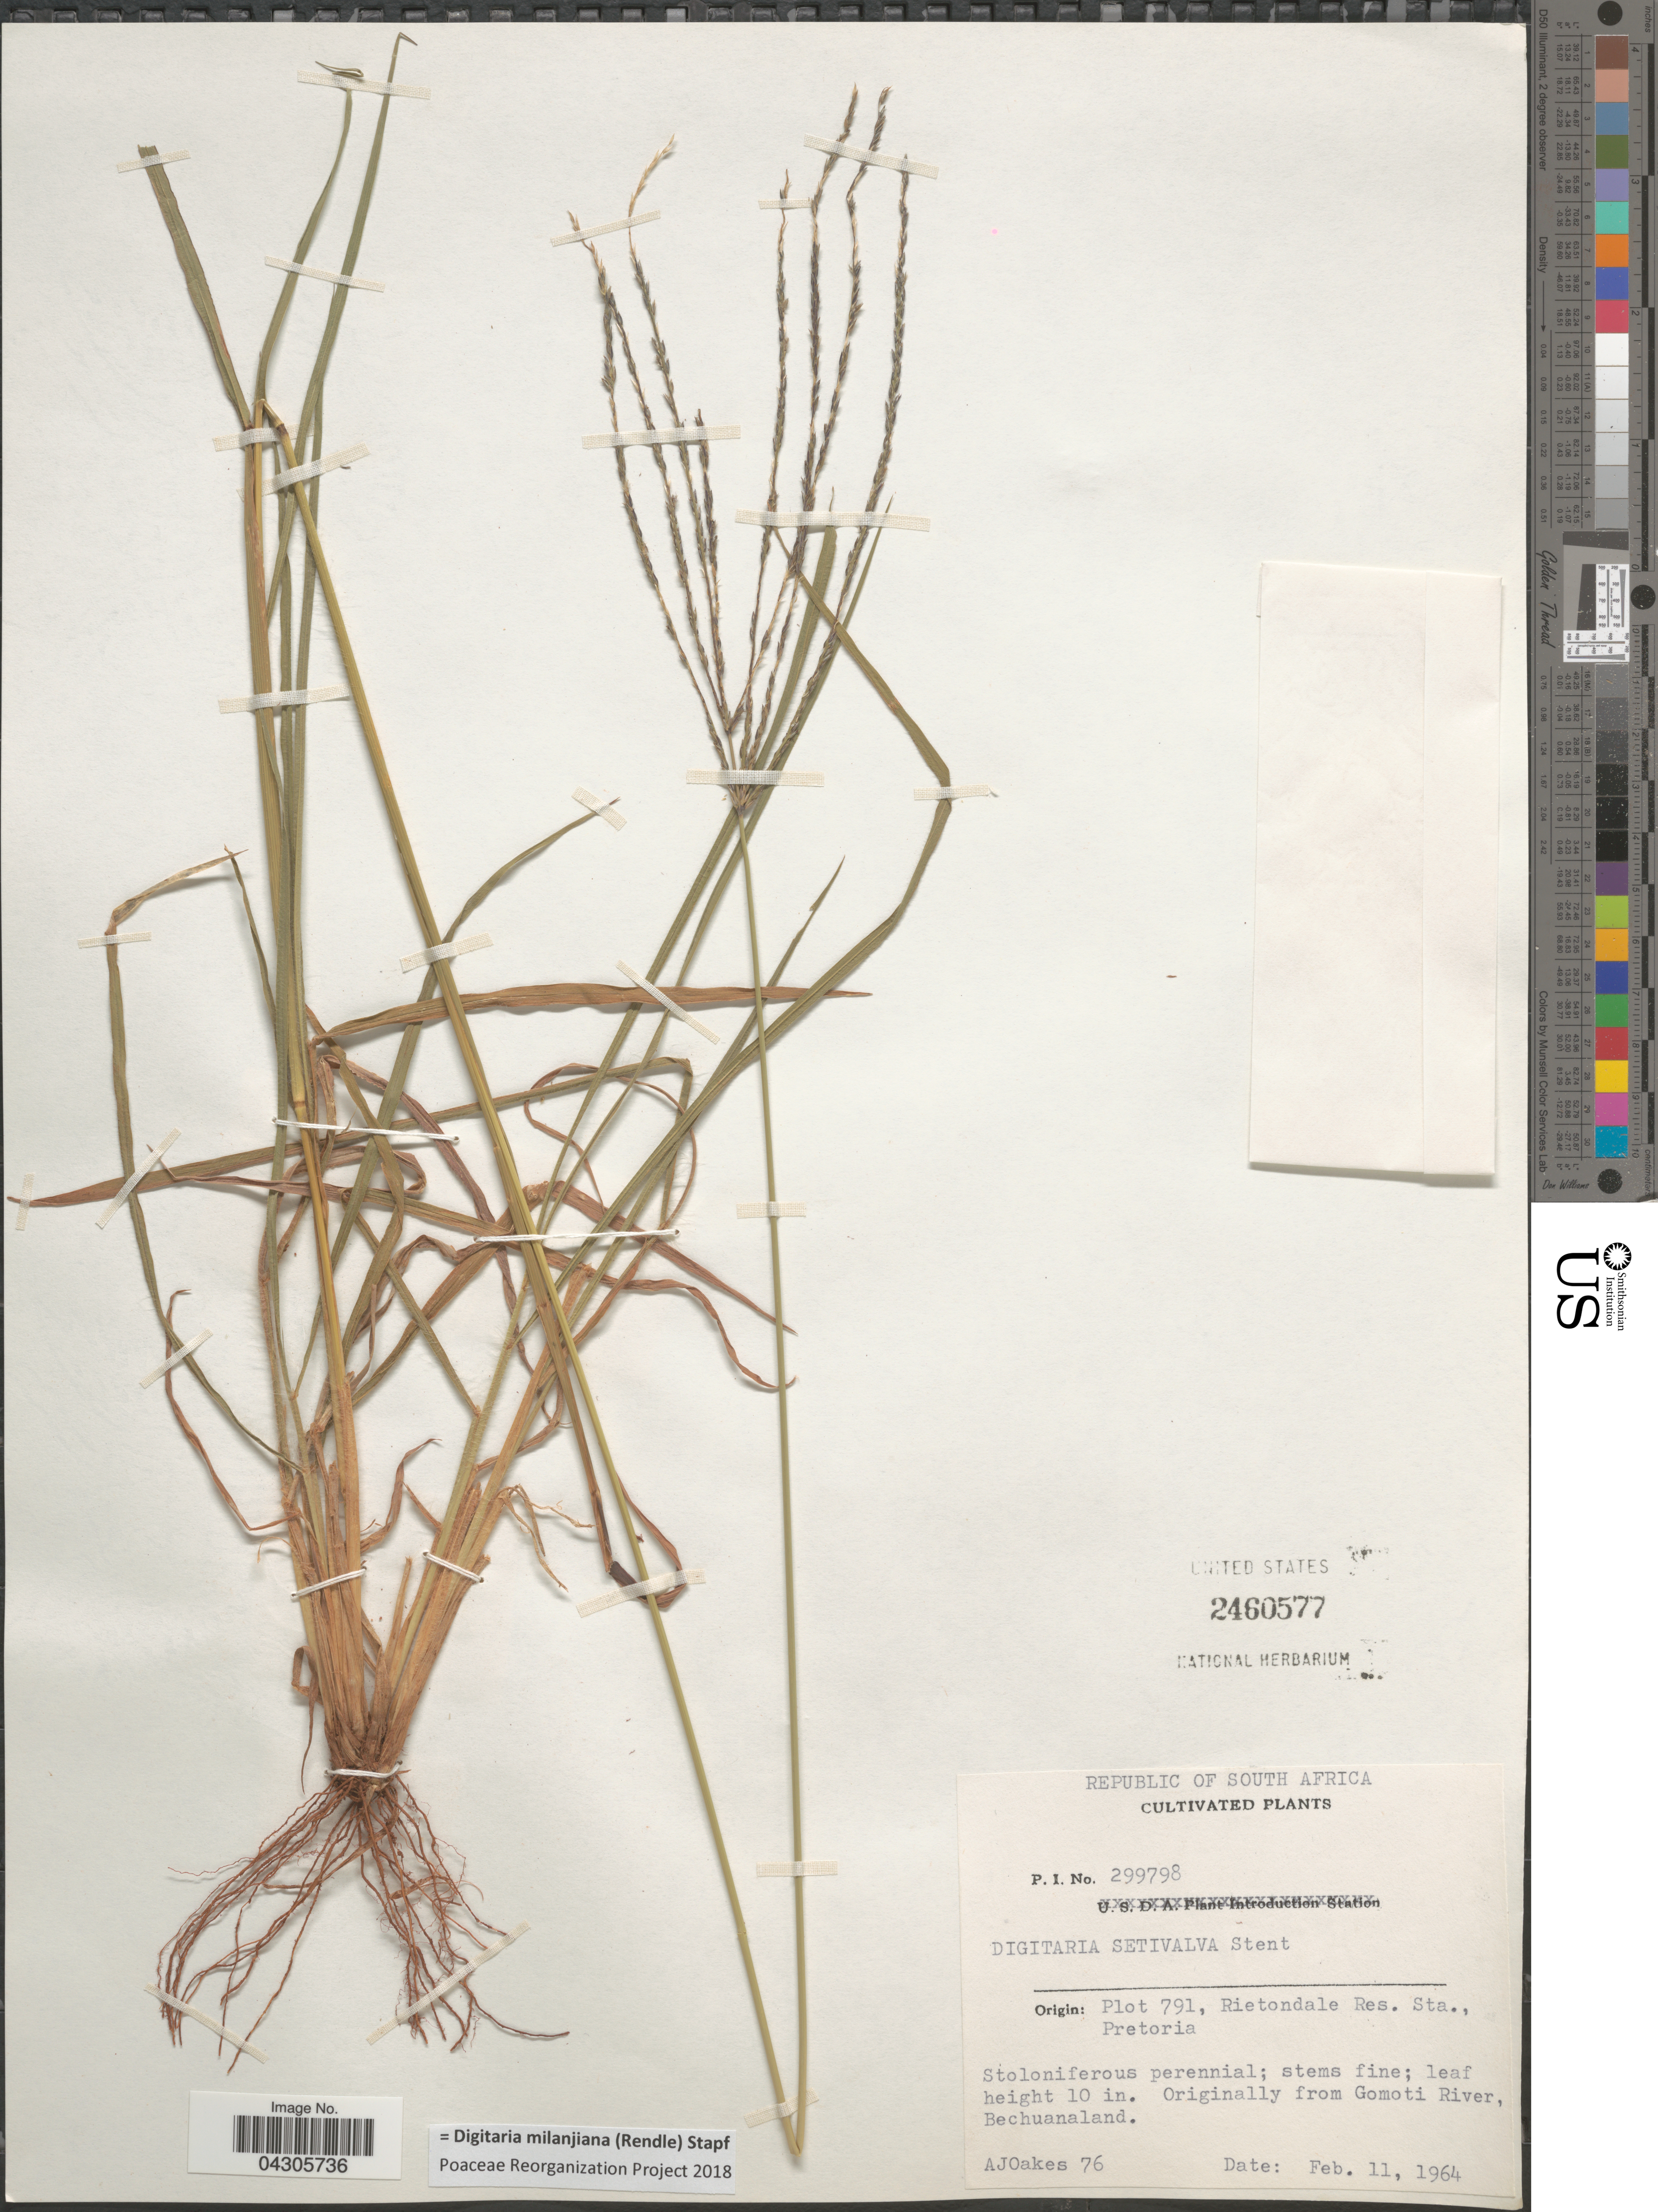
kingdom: Plantae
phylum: Tracheophyta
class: Liliopsida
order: Poales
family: Poaceae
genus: Digitaria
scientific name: Digitaria milanjiana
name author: (Rendle) Stapf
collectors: A. Oakes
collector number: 76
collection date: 1964-02-11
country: South Africa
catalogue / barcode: US 2460577